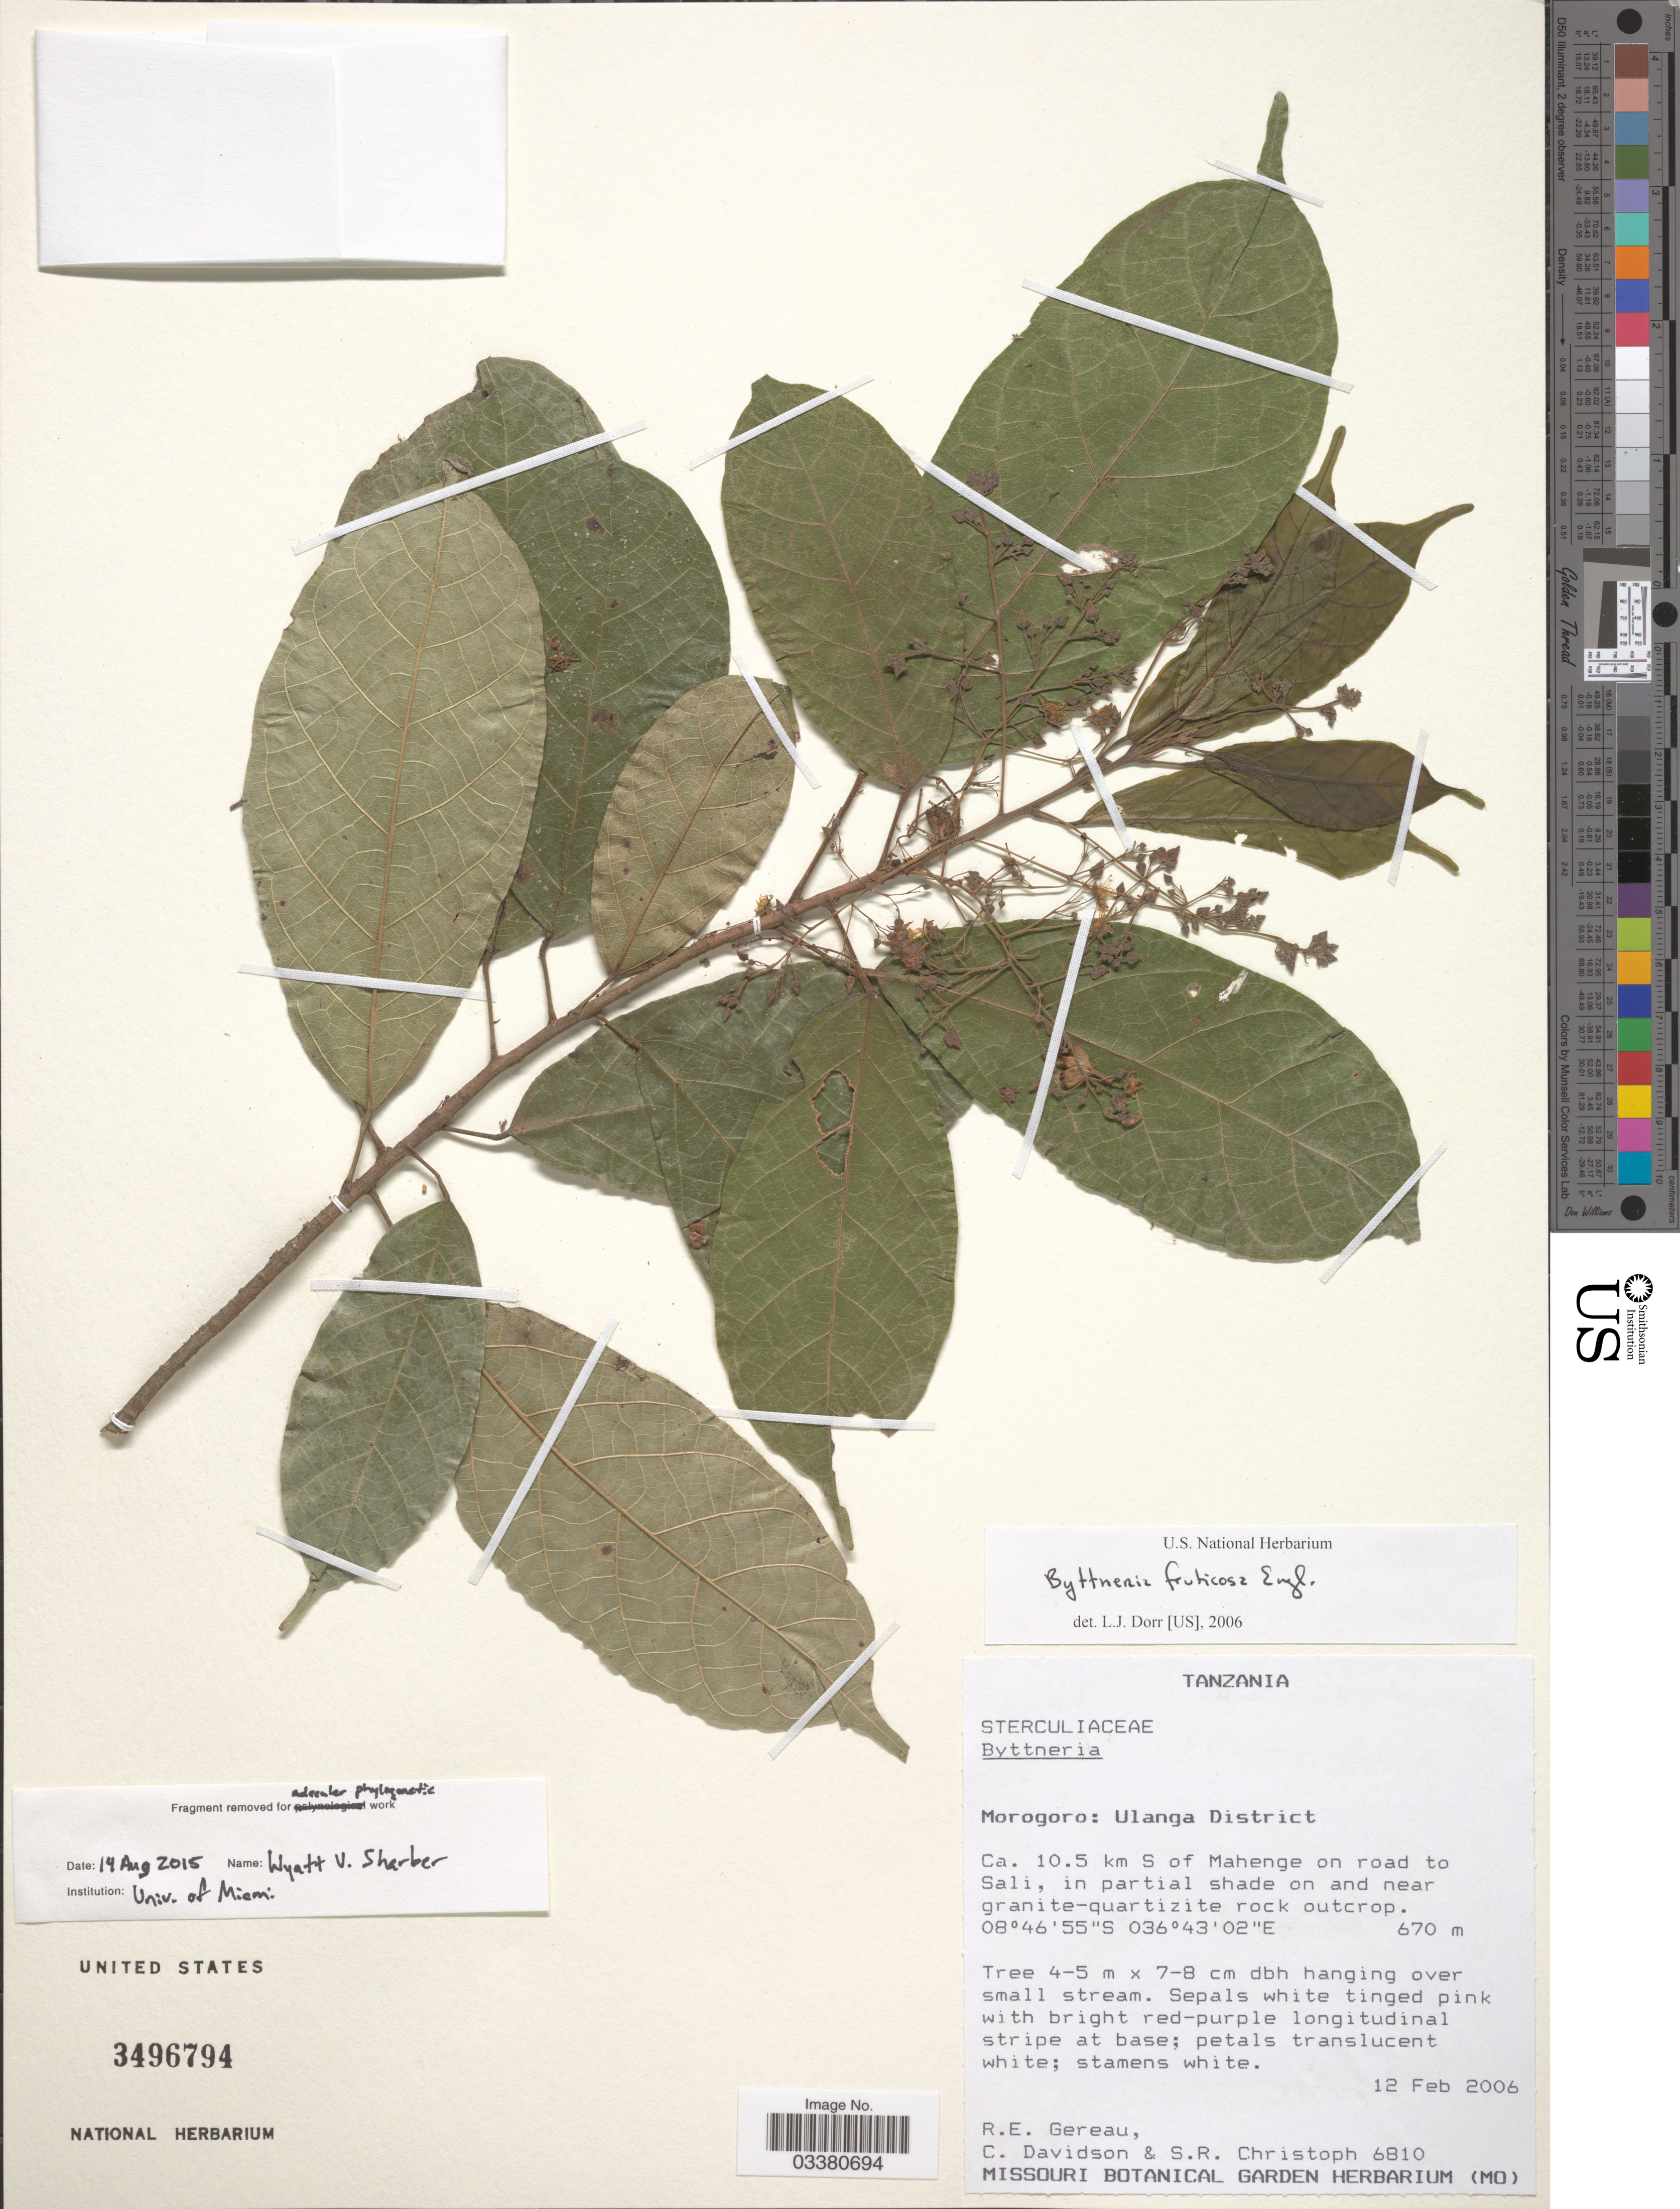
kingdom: Plantae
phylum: Tracheophyta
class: Magnoliopsida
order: Malvales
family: Malvaceae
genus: Byttneria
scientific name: Byttneria fruticosa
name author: K. Schum.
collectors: R. Gereau, C. Davidson & S. Christoph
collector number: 6810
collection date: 2006-02-12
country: Tanzania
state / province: Morogoro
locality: Ulanga District. Ca. 10.5 km S of Mahenga on road to Sali, in partial shade on and near granite-quartzite rock outcrop.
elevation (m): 670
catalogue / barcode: US 3496794